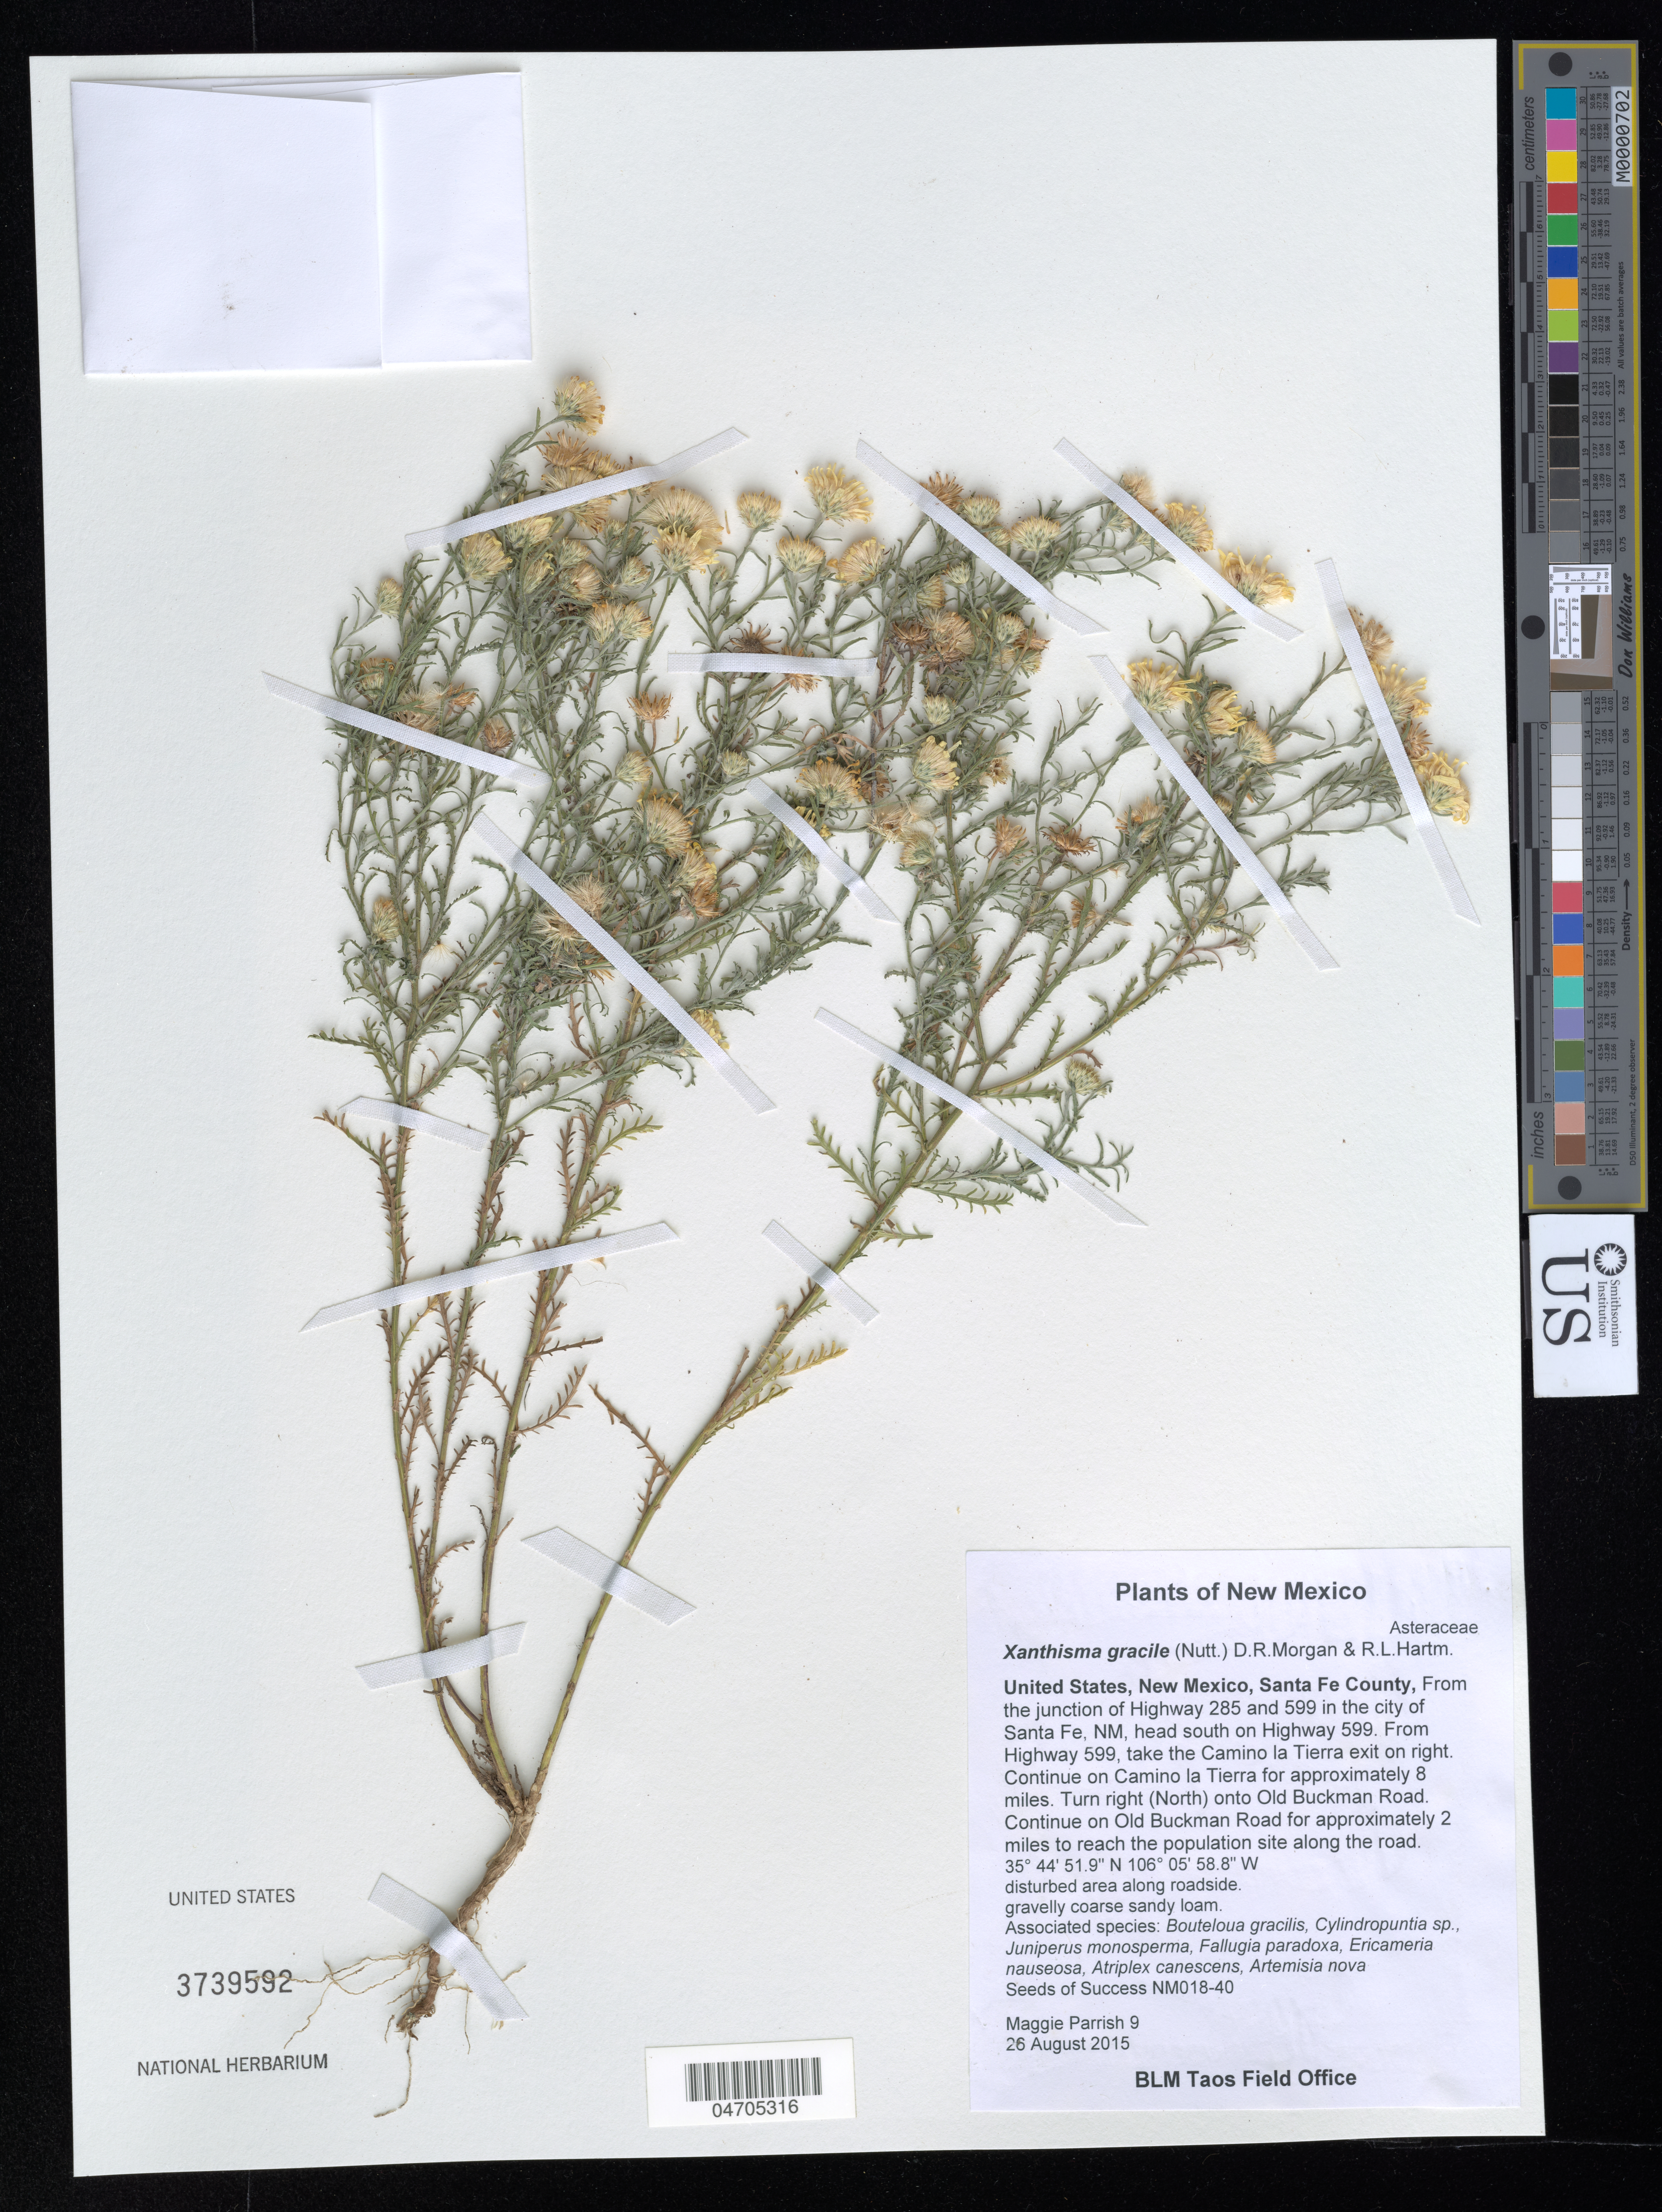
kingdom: Plantae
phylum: Tracheophyta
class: Magnoliopsida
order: Asterales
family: Asteraceae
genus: Xanthisma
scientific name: Xanthisma gracile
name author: (Nutt.) D. R. Morgan & R.L. Hartm.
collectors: M. Parrish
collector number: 9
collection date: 2015-08-26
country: United States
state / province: New Mexico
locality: Santa Fe County, From the junction of Highway 285 and 599 in the city of Santa Fe, NM, head south on Highway 599. From Highway 599, take the Camino la Tierra for approximately 8 miles. Turn right (North) onto Old Buckman Road. Continue on Old Buckman Road for approximately 2 miles to reach the population site along the road.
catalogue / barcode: US 3739592